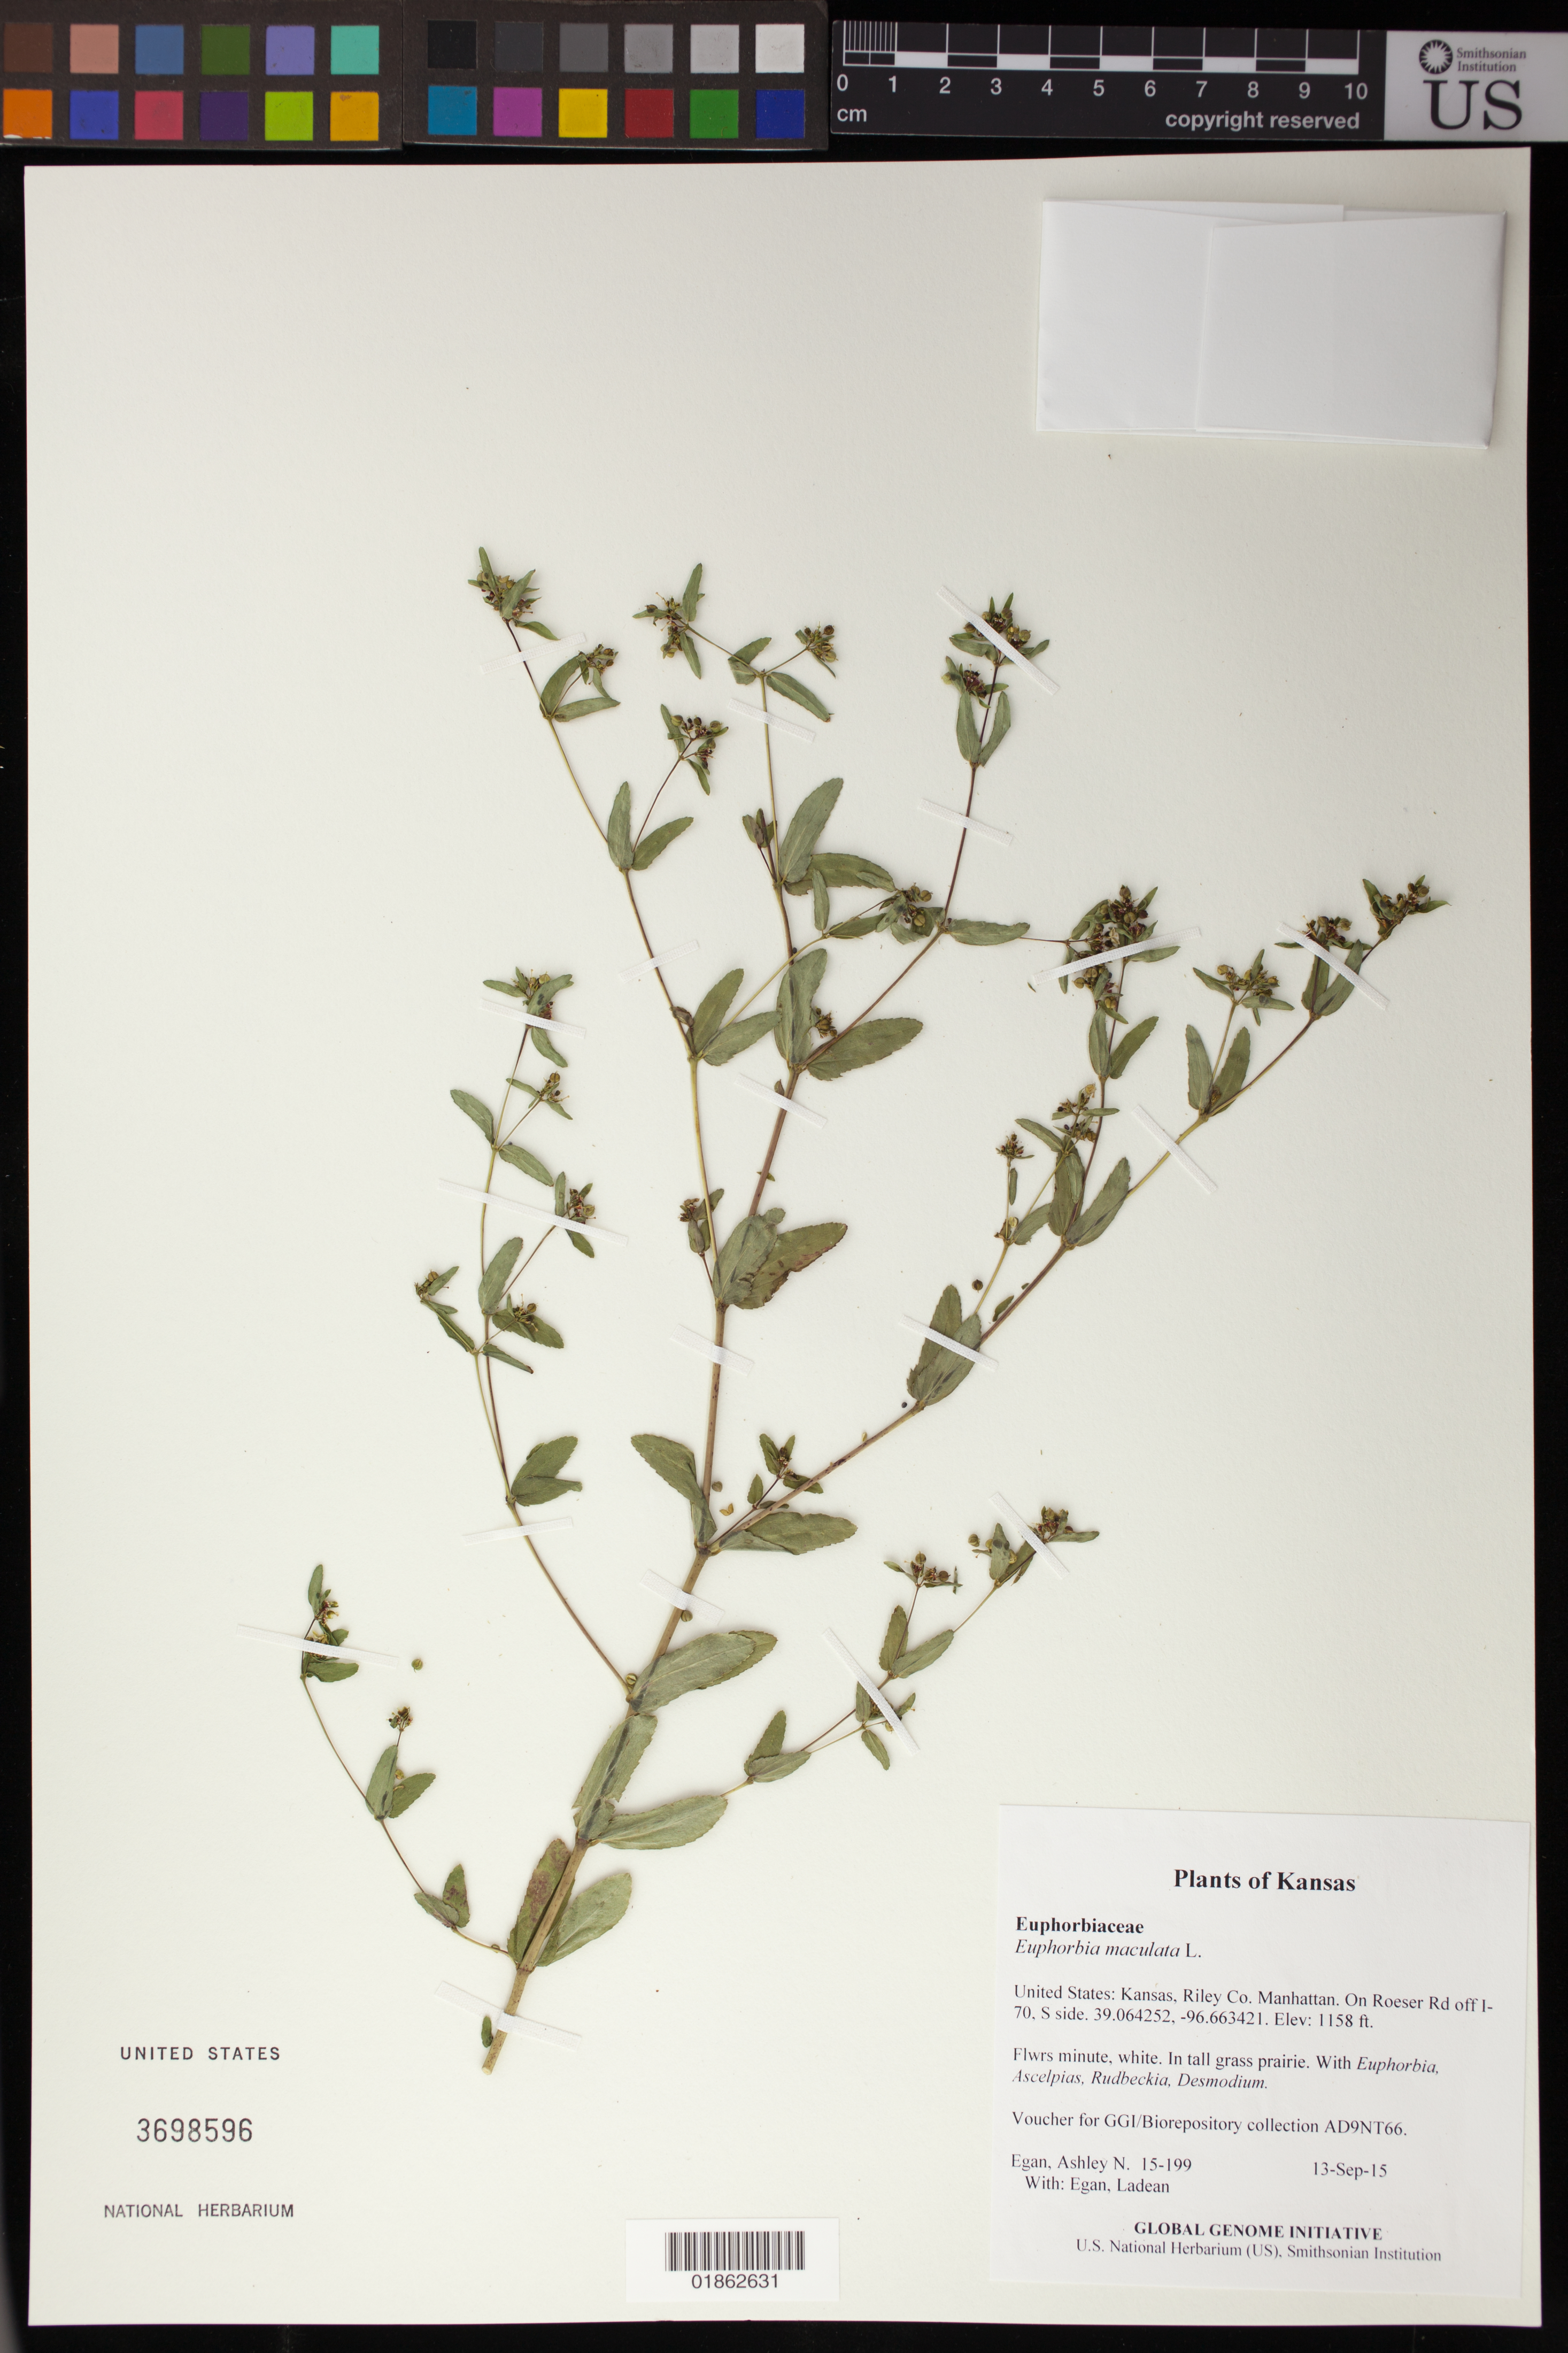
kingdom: Plantae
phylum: Tracheophyta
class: Magnoliopsida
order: Malpighiales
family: Euphorbiaceae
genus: Euphorbia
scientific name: Euphorbia maculata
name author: L.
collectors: A. N. Egan & L. Egan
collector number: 15-199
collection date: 2015-09-13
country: United States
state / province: Kansas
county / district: Riley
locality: Manhattan. On Roeser Rd off I-70, S side.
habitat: In tall grass prairie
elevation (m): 353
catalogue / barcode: US 3698596